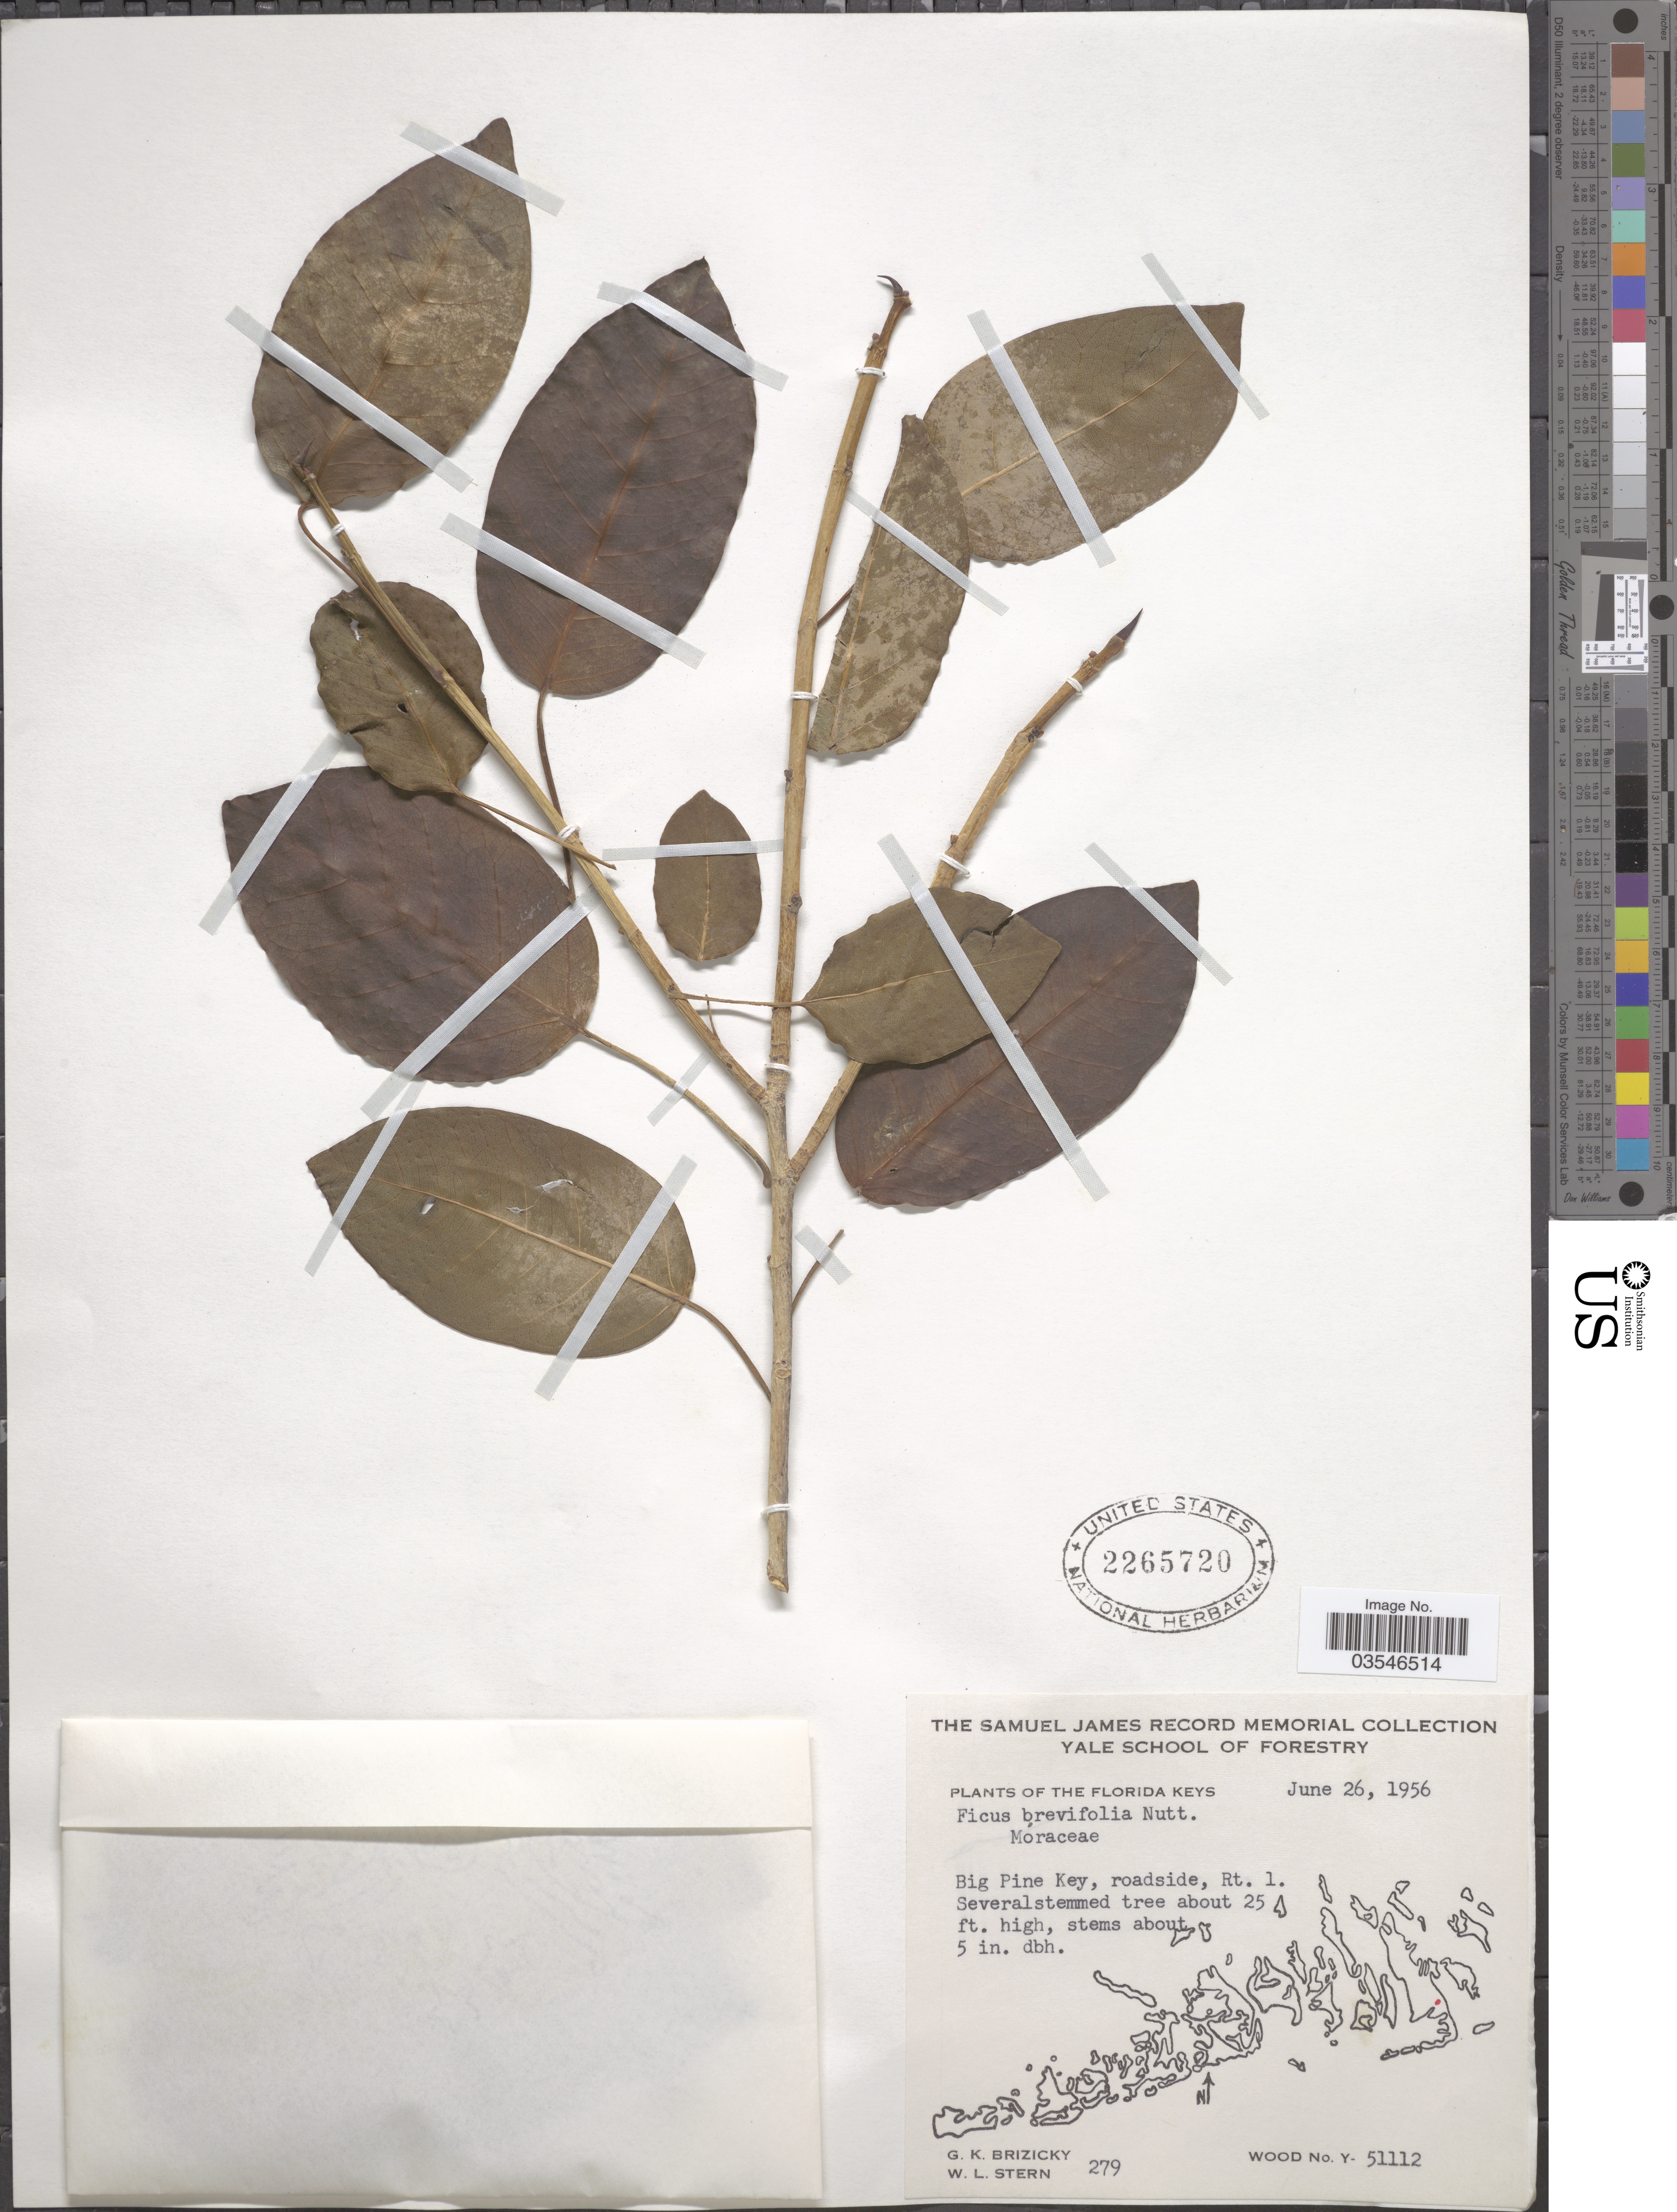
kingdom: Plantae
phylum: Tracheophyta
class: Magnoliopsida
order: Rosales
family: Moraceae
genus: Ficus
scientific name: Ficus brevifolia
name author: Nutt.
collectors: G. K. Brizicky & W. L. Stern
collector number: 279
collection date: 1956-06-26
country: United States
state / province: Florida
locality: The Florida Keys. Big Pine Key, roadside, Rt. 1.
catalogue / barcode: US 2265720